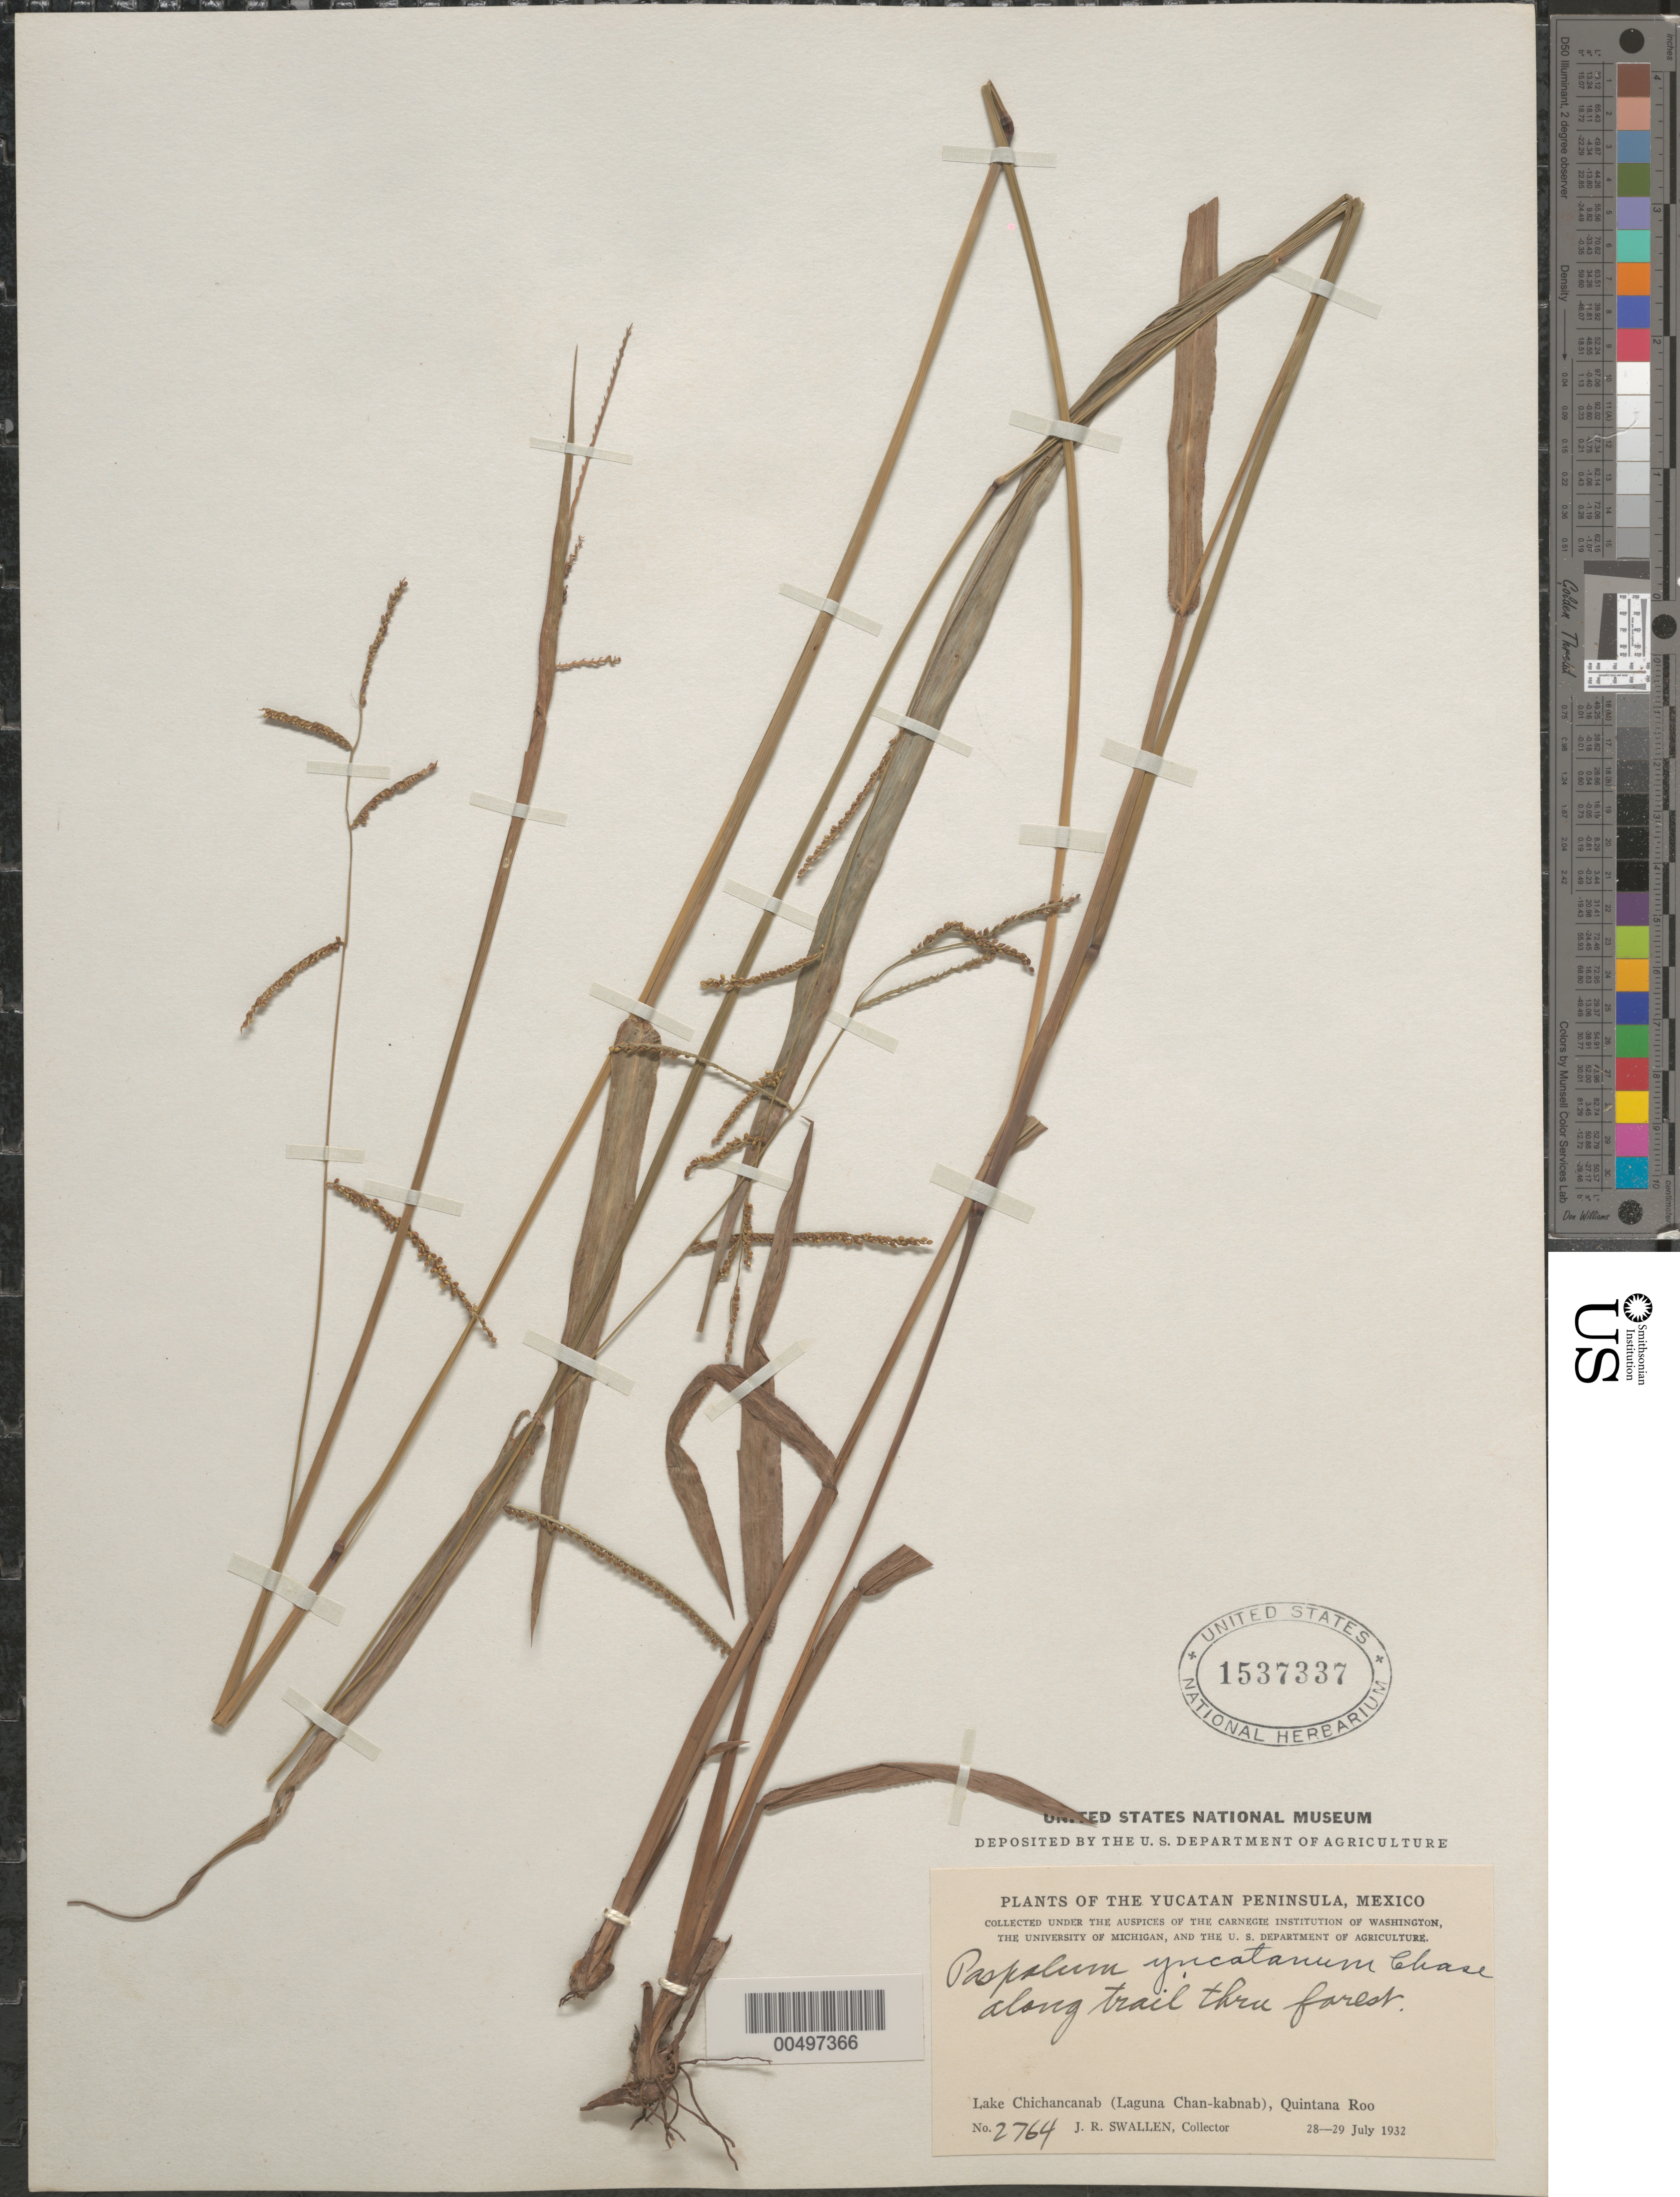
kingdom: Plantae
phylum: Tracheophyta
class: Liliopsida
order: Poales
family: Poaceae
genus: Paspalum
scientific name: Paspalum blodgettii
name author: Chapm.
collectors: J. R. Swallen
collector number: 2764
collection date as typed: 28 Jul 1932 to 29 Jul 1932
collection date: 1932-07-28/1932-07-29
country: Mexico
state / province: Quintana Roo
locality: Yucatan Peninsula, Lake Chichancanab (Laguna Chan-kabnab)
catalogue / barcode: US 1537337